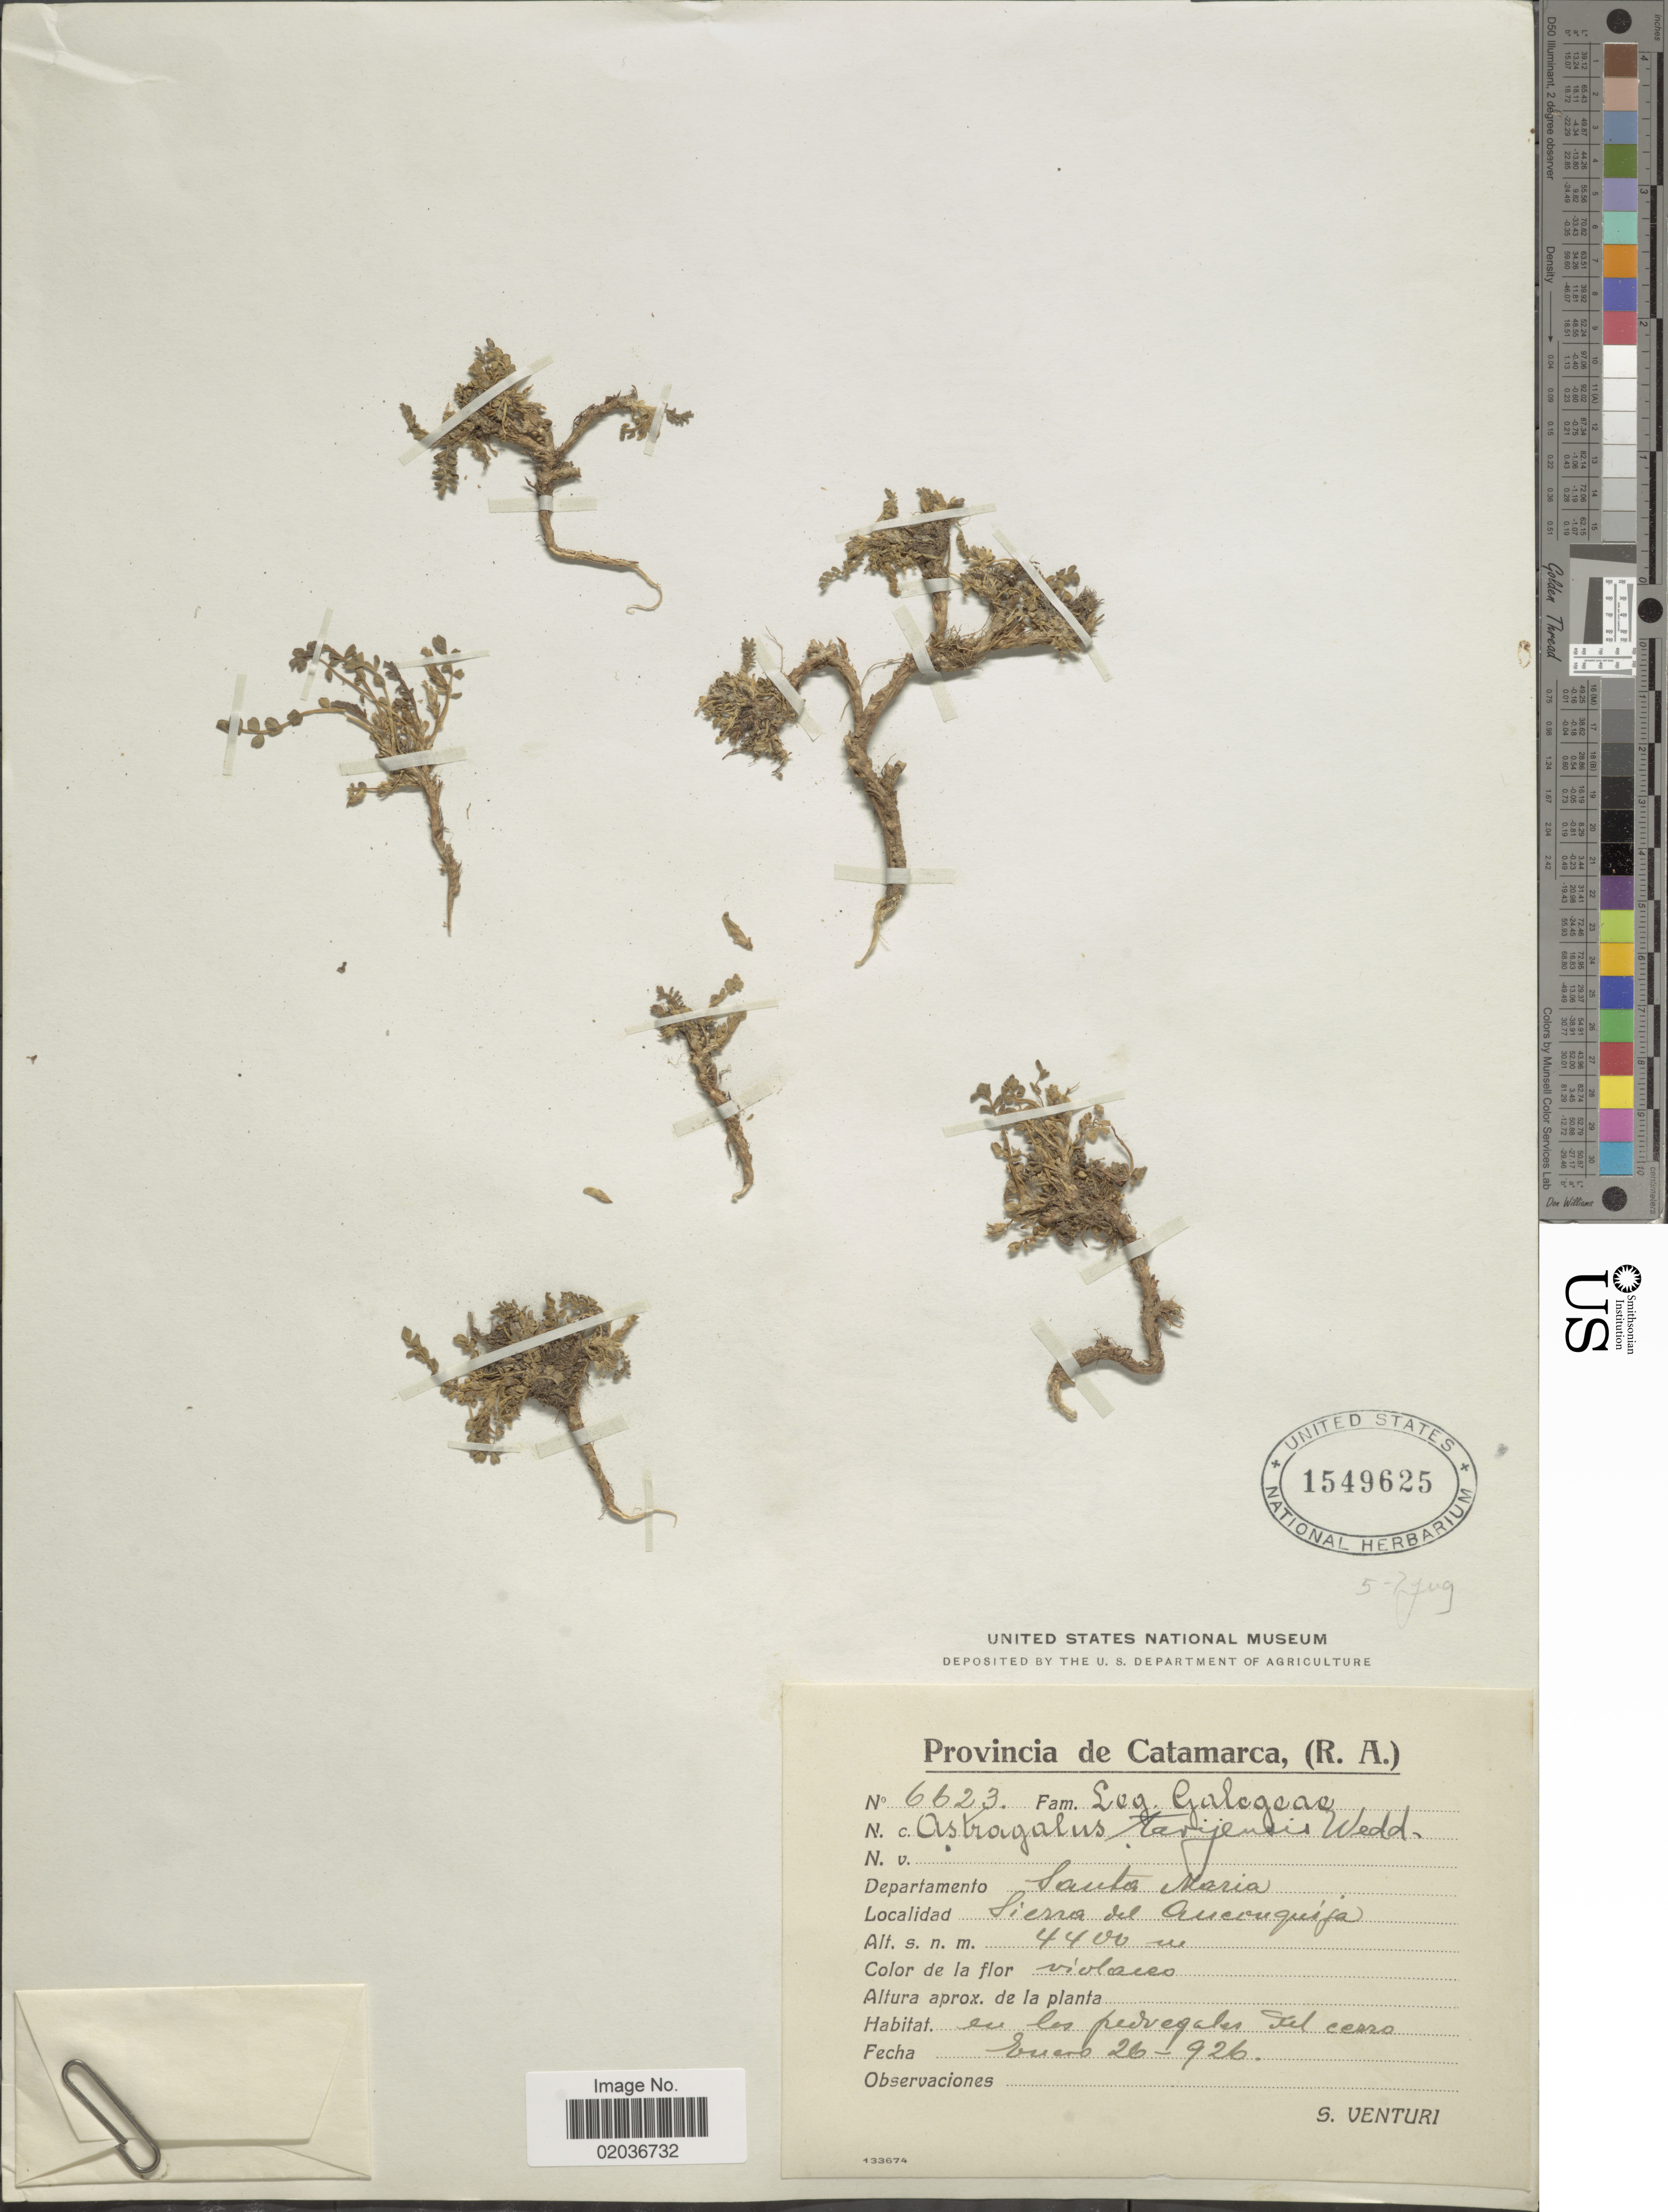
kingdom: Plantae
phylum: Tracheophyta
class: Magnoliopsida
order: Fabales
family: Fabaceae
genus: Astragalus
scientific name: Astragalus tarijensis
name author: Wedd.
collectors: S. Venturi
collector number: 6623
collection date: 1926-01-26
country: Argentina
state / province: Catamarca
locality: (R.A.) Departamento Santa Maria, Sierra del Anconquija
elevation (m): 4400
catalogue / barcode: US 1549625